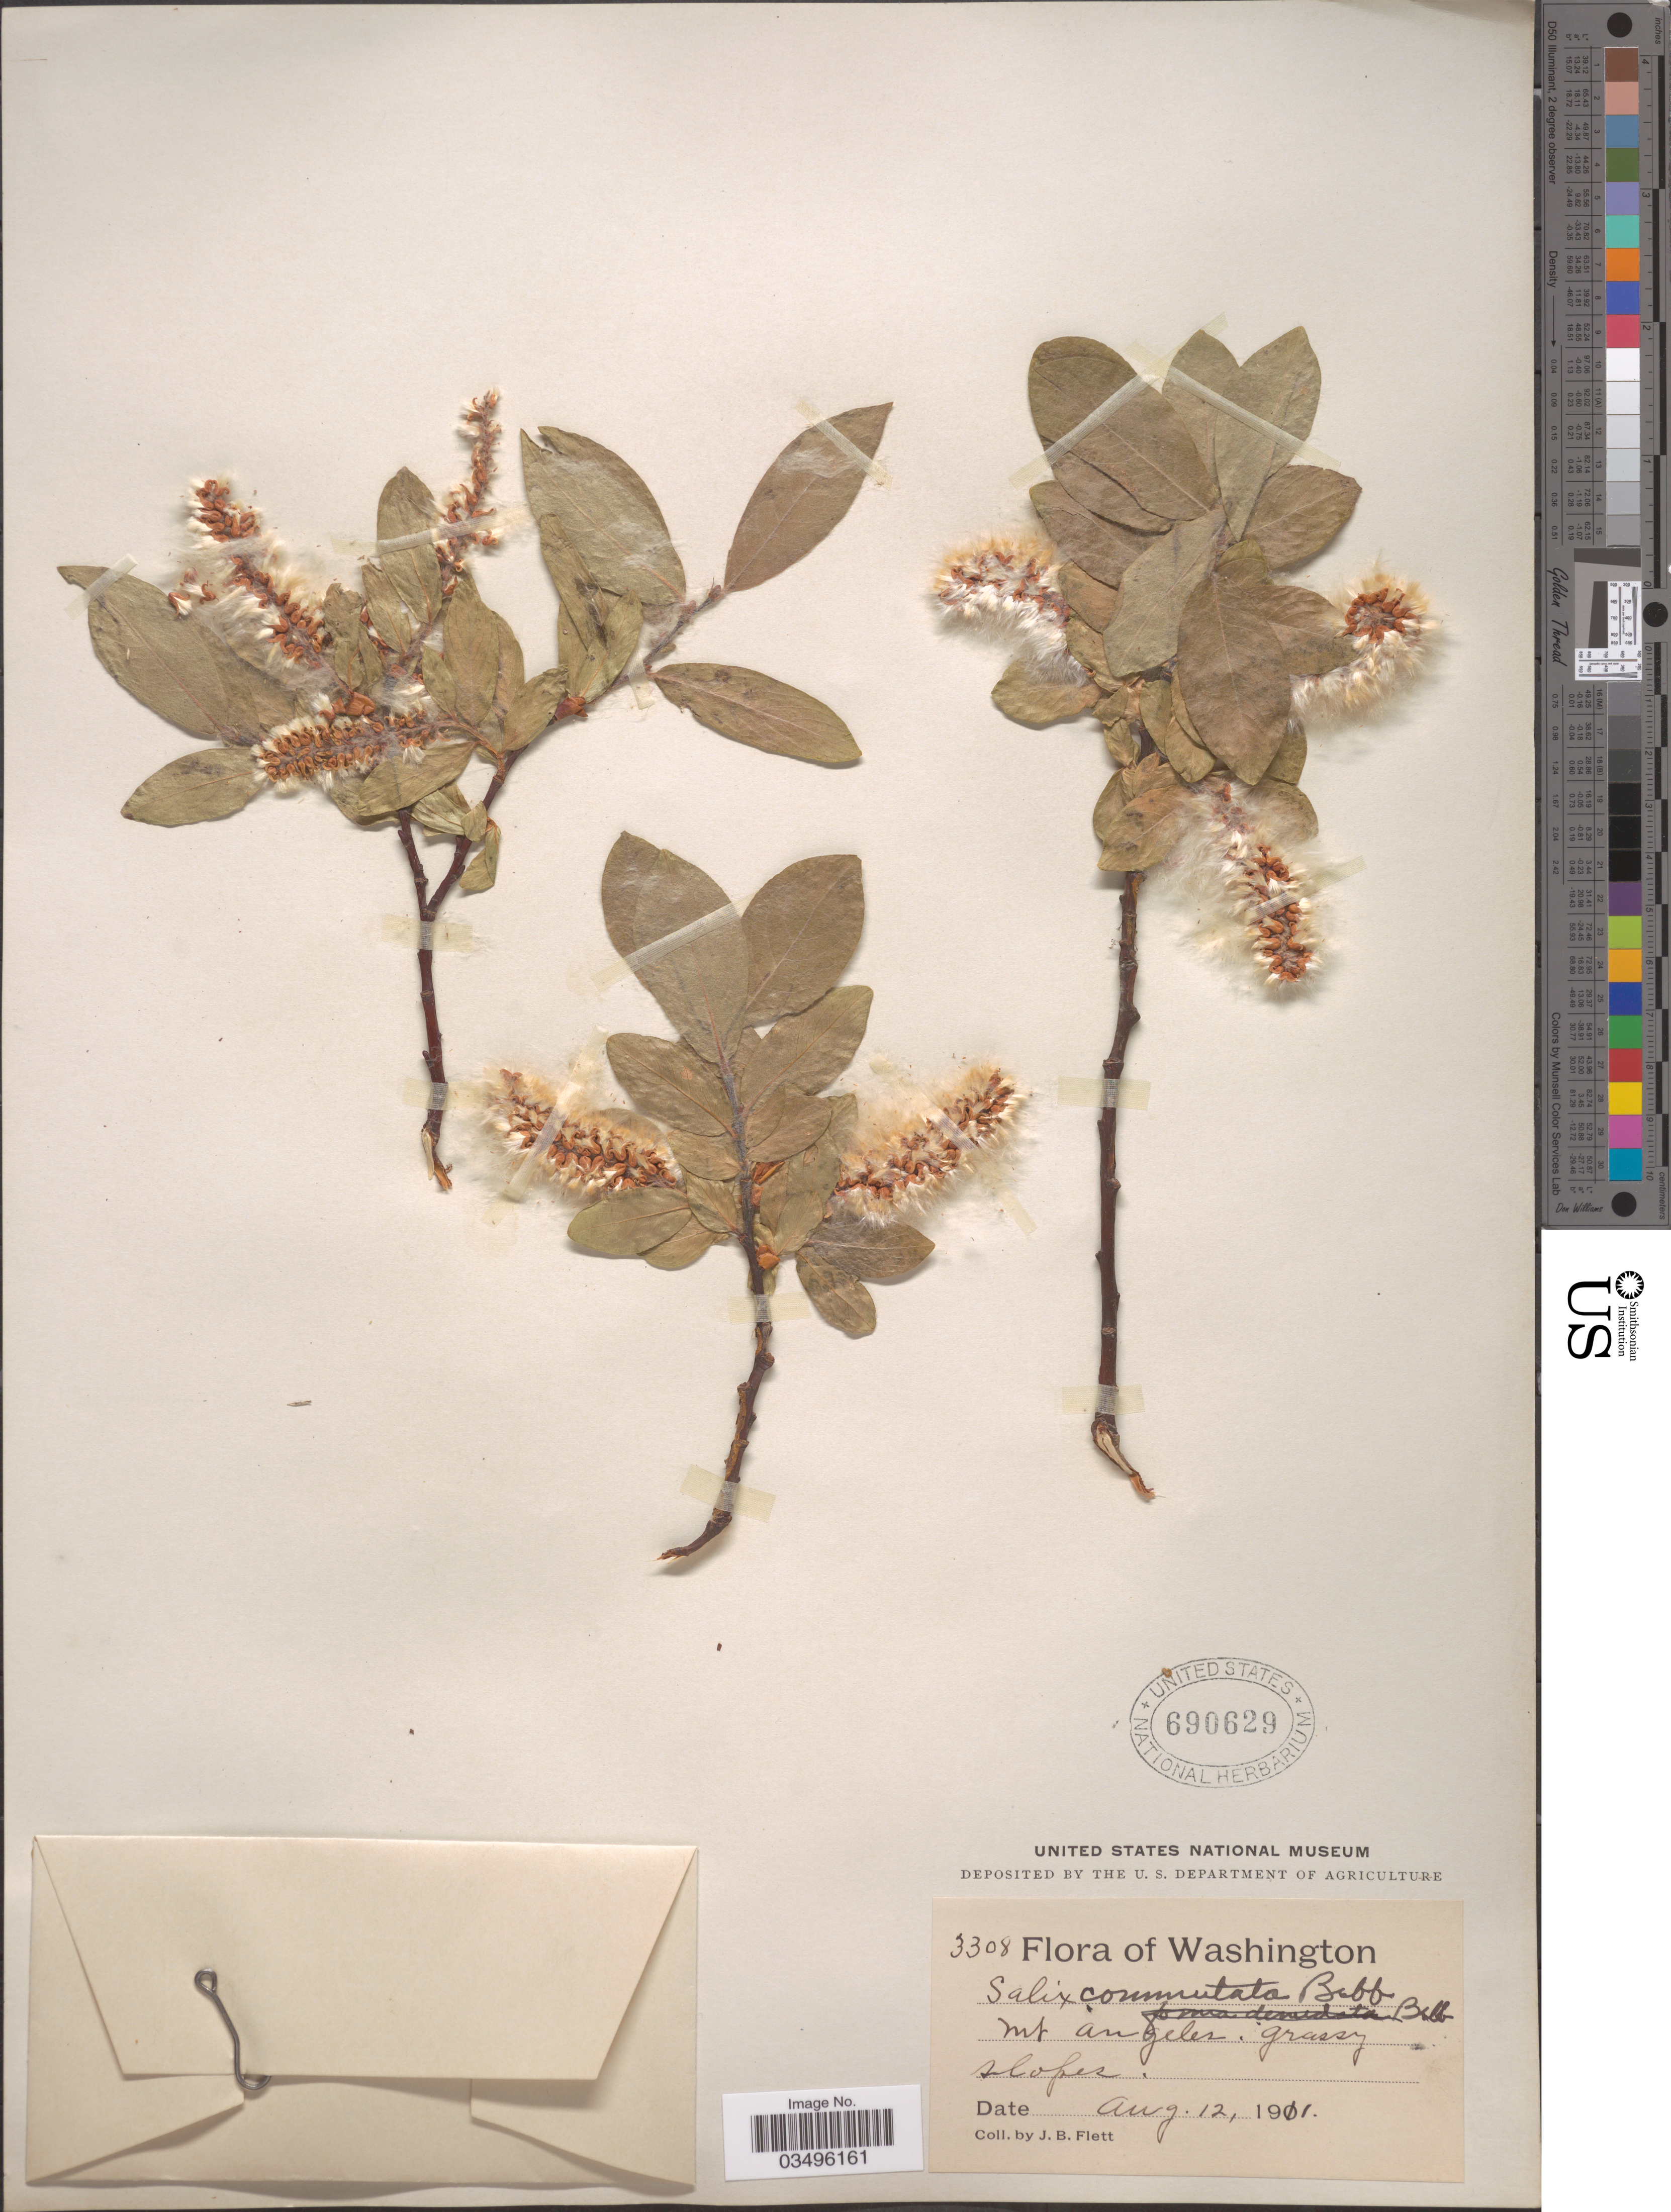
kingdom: Plantae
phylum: Tracheophyta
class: Magnoliopsida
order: Malpighiales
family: Salicaceae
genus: Salix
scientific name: Salix commutata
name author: Bebb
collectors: J. Flett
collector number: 3308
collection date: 1901-08-12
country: United States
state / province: Washington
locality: Mt. Angeles.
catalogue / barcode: US 690629